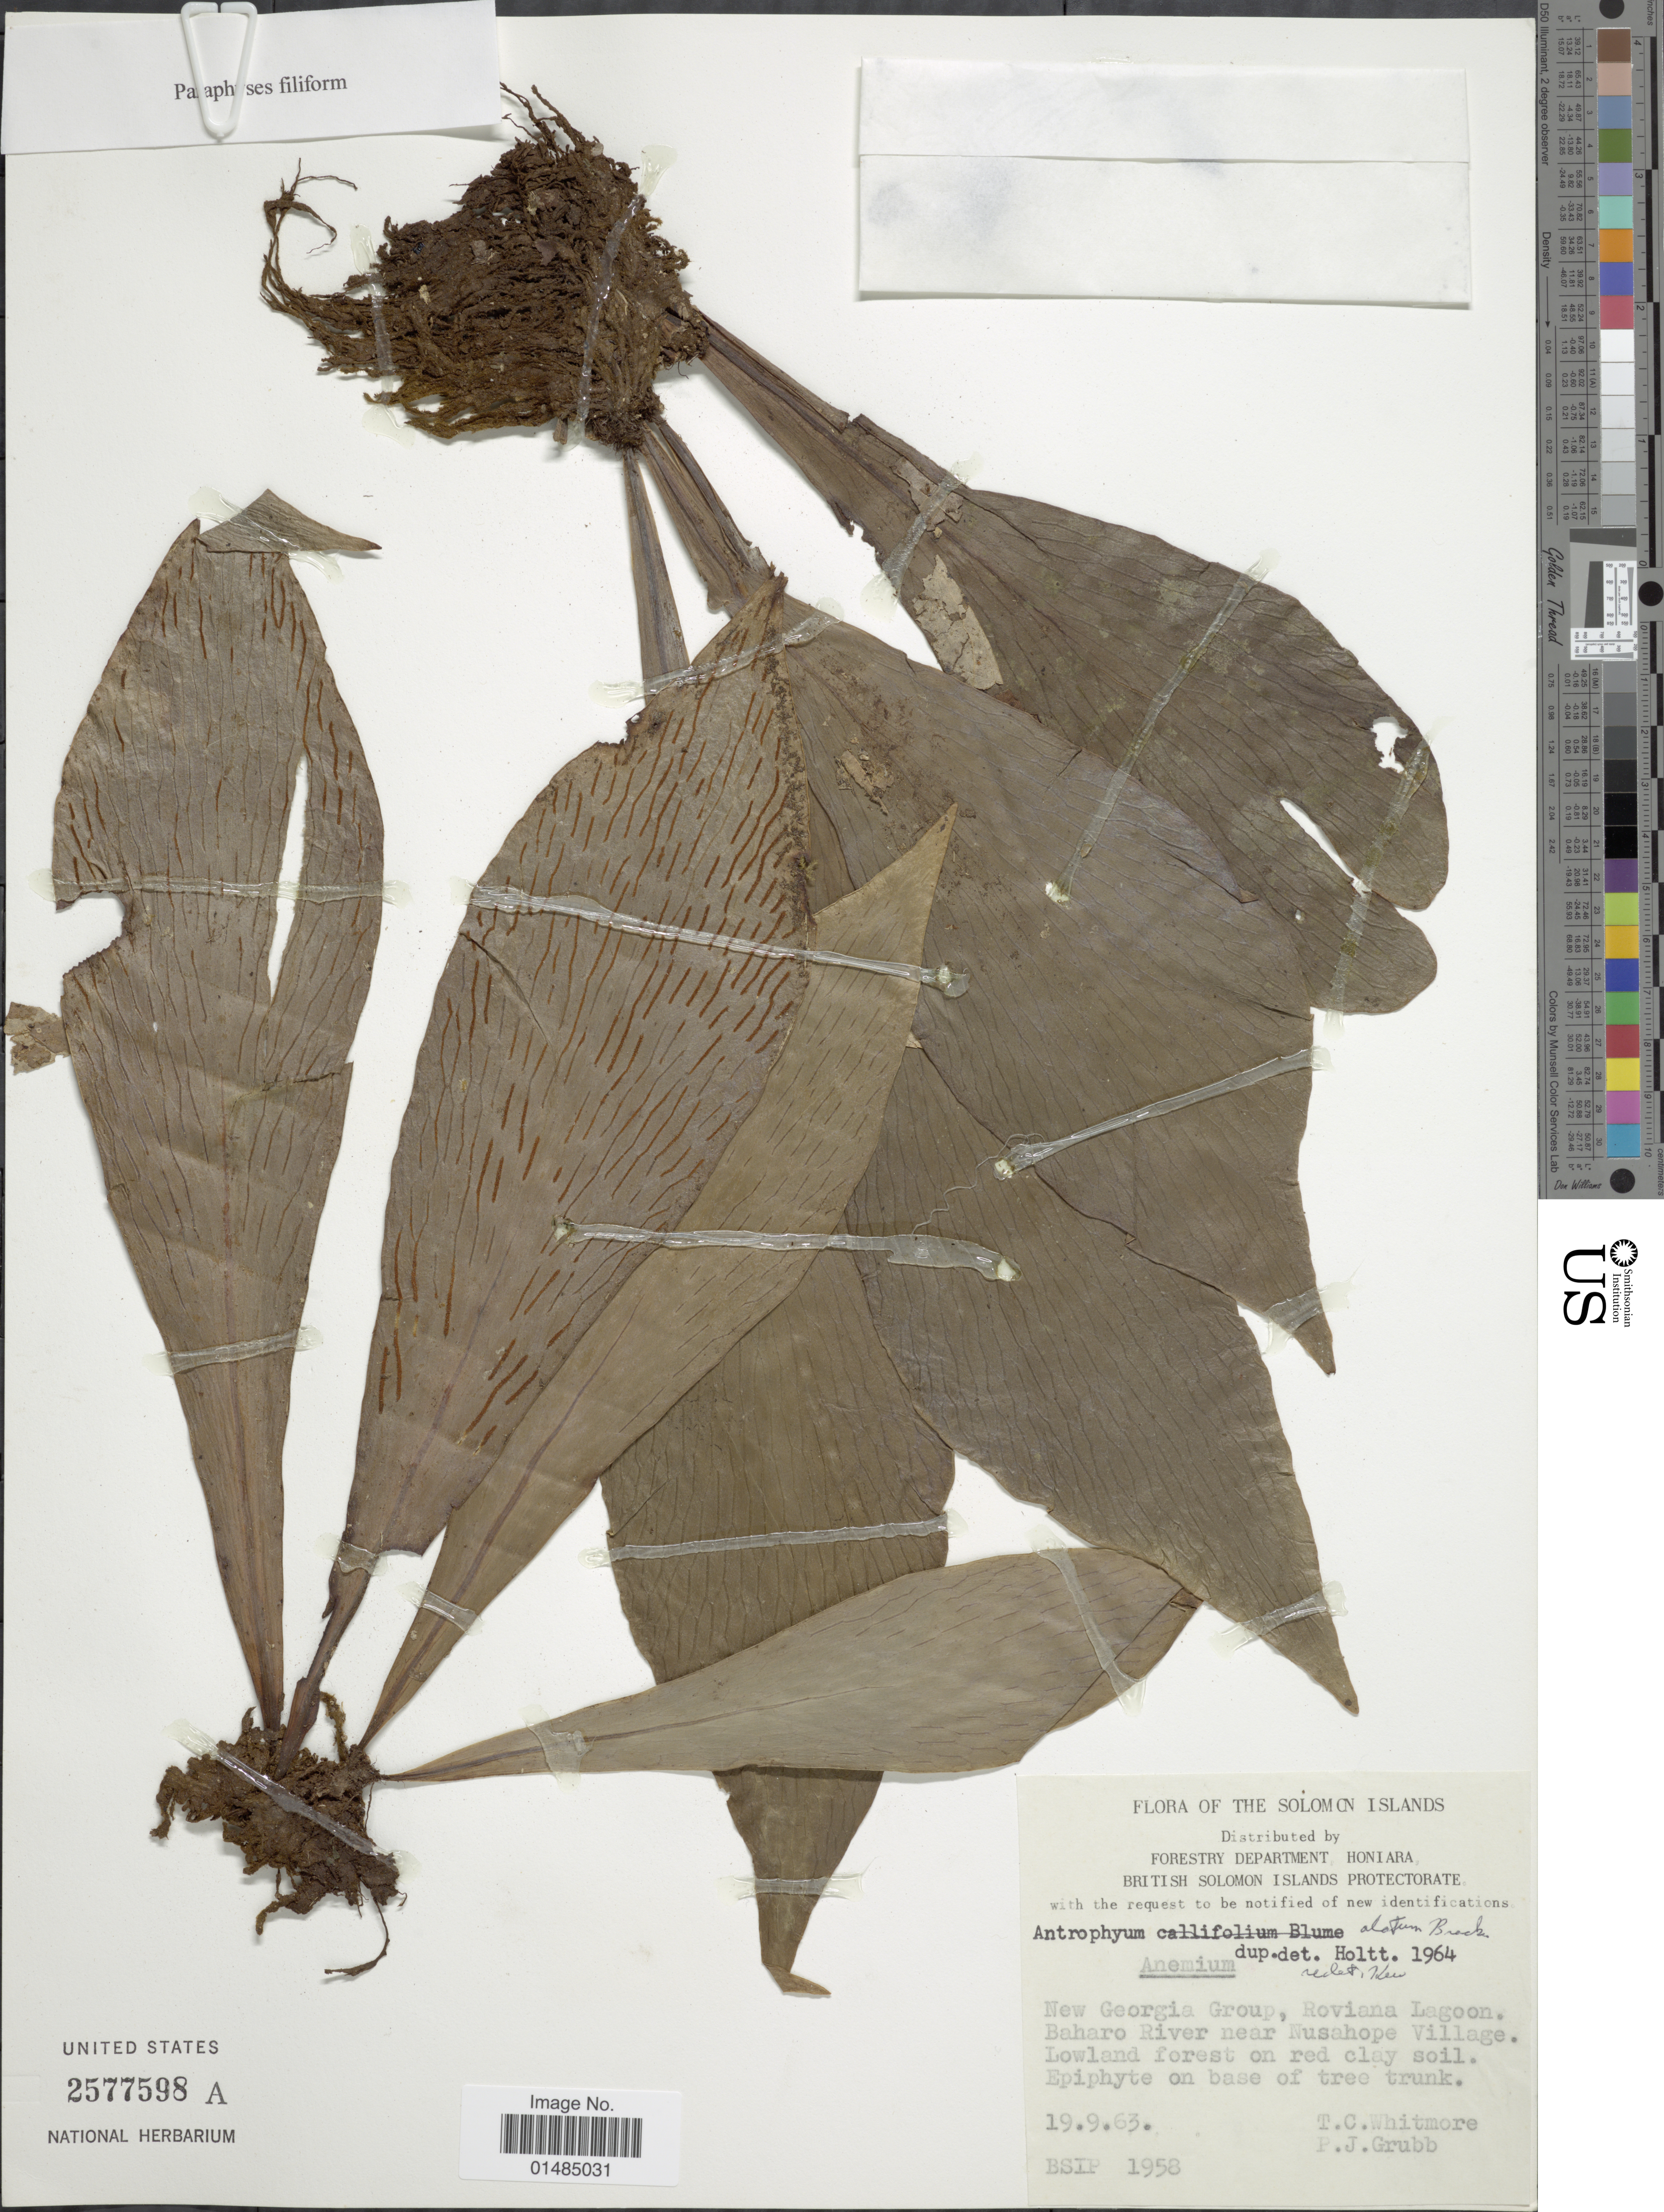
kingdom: Plantae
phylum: Tracheophyta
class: Polypodiopsida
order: Polypodiales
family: Pteridaceae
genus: Antrophyum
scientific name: Antrophyum alatum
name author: Brack. in Wilkes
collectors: T. C. Whitmore & P. J. Grubb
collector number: BSIP 1958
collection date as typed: Transcribed d/m/y: 19/9/63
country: Solomon Islands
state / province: Solomon Islands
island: New Georgia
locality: The Solomon Islands, New Georgia Group, Roviana Lagoon, Baharo River near Nusahope Village.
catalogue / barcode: US 2577598A